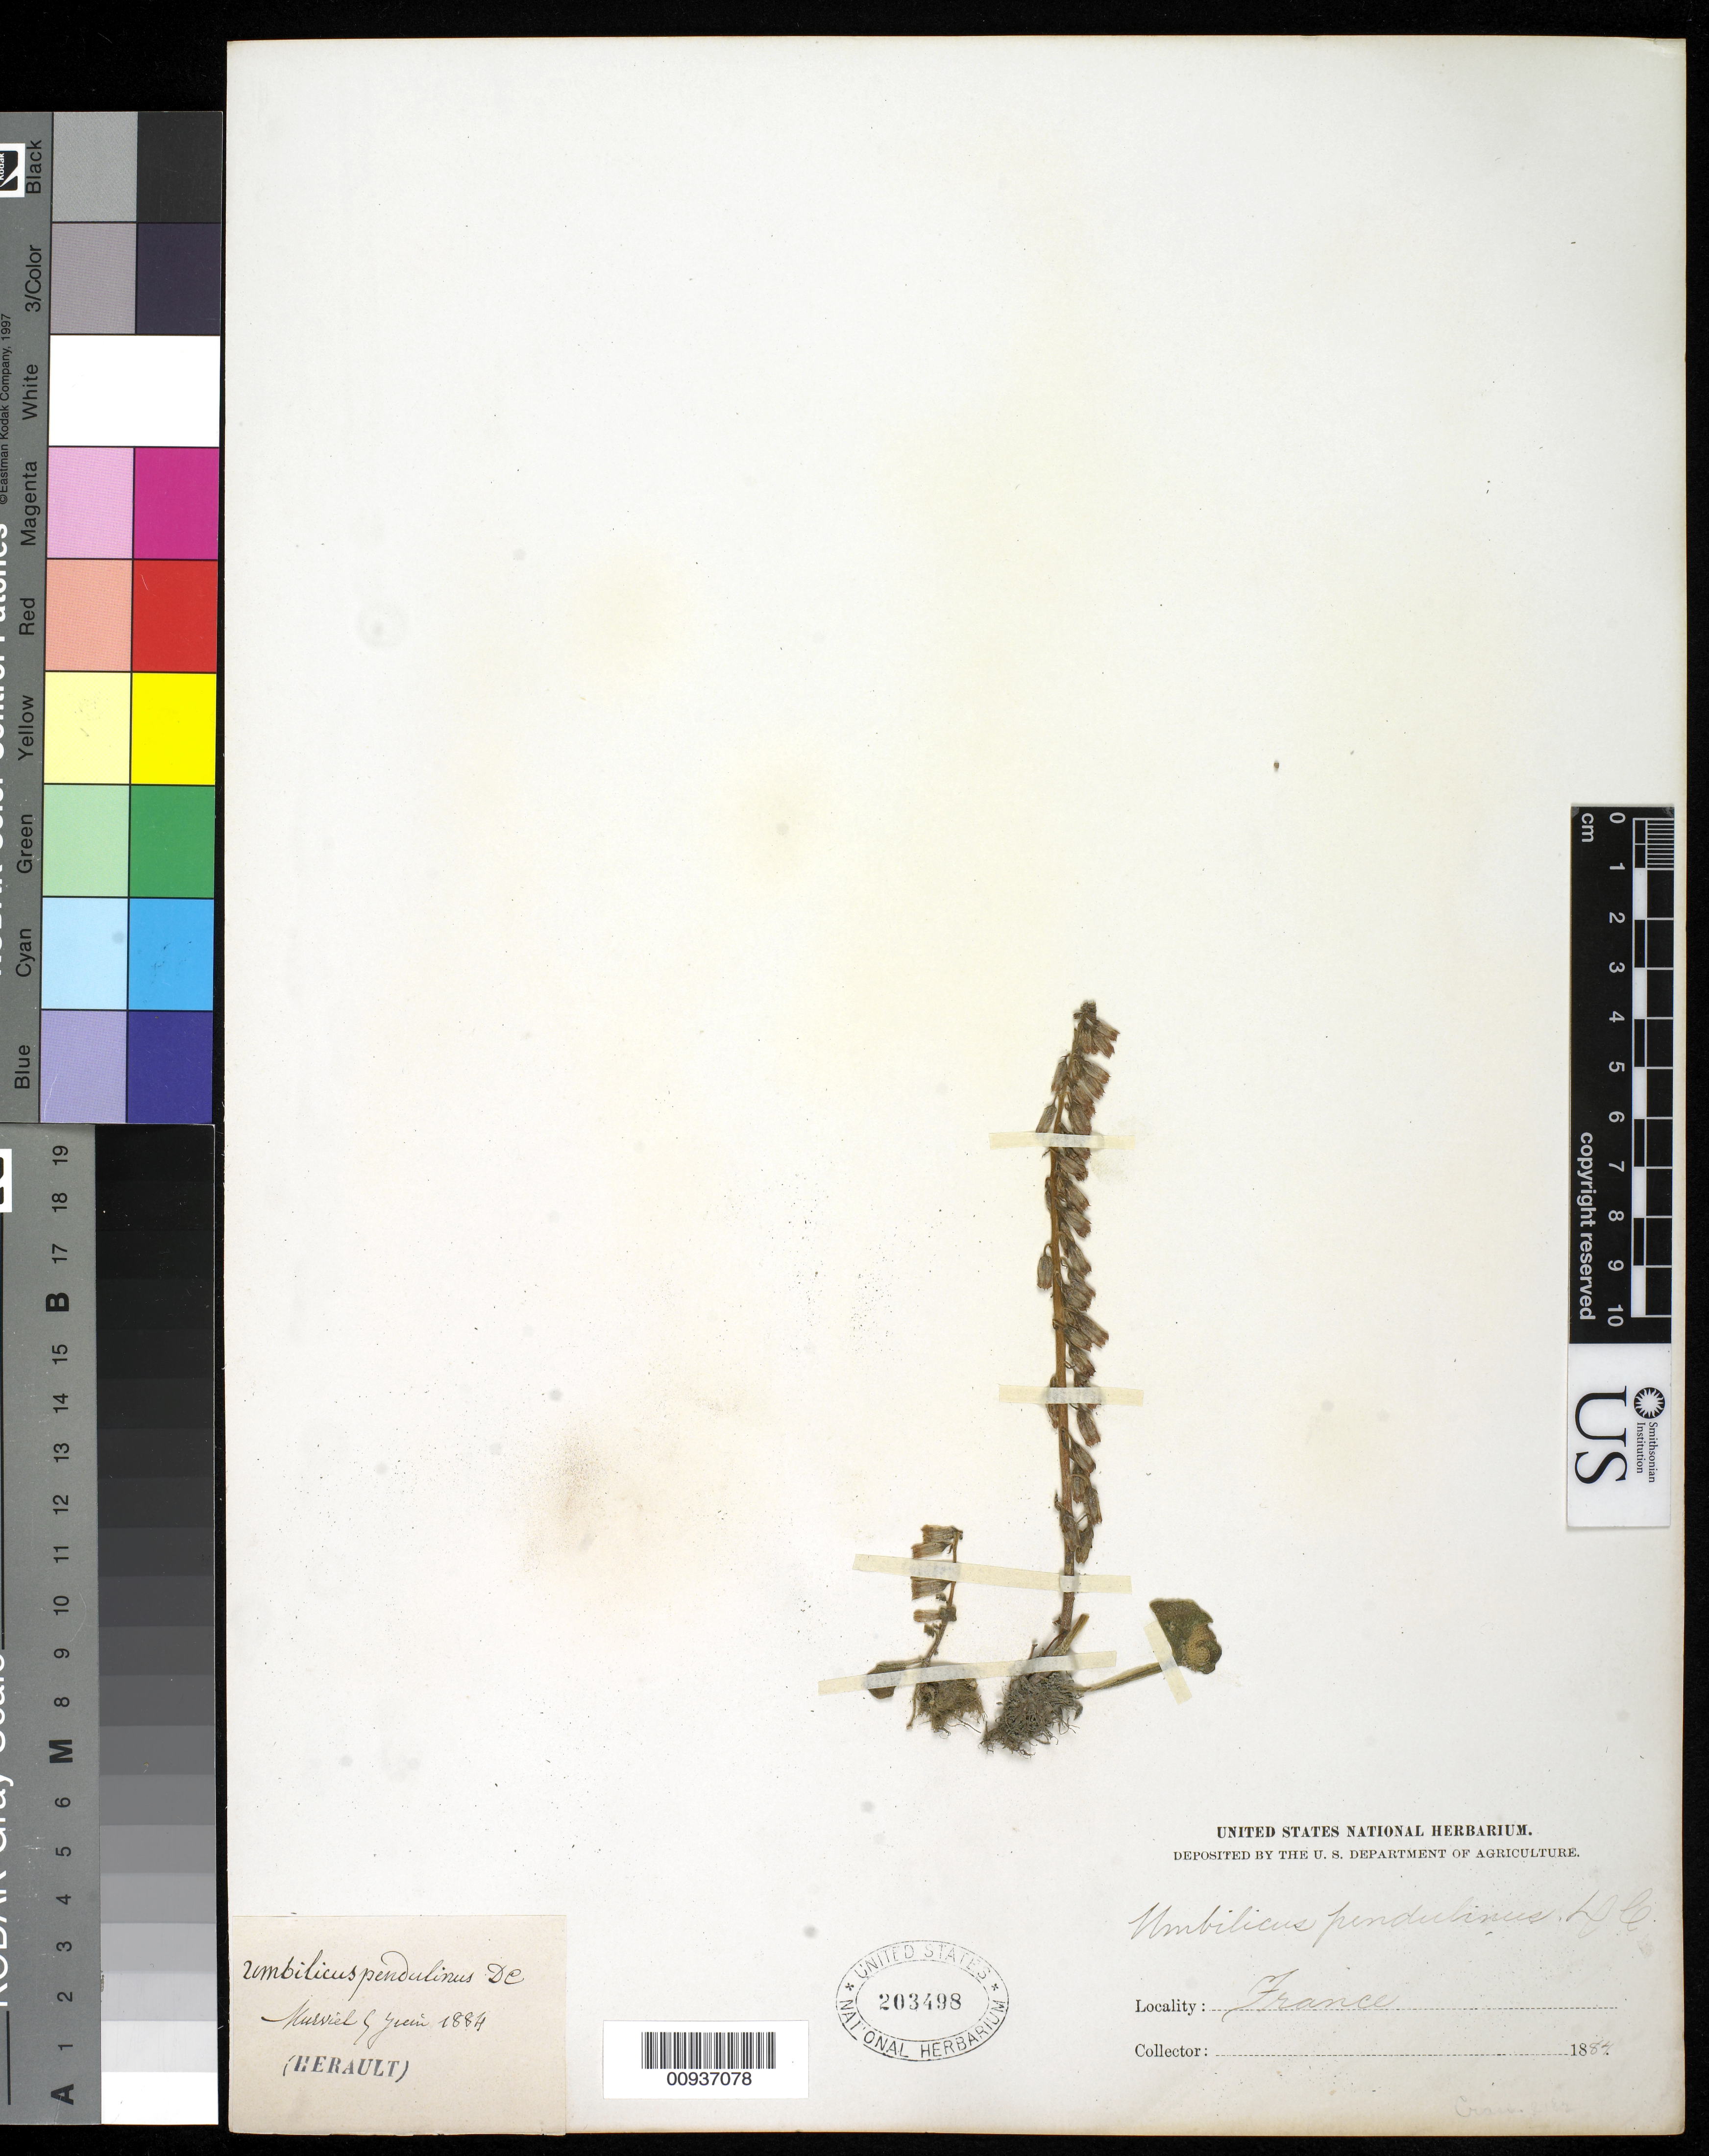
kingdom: Plantae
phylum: Tracheophyta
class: Magnoliopsida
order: Saxifragales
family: Crassulaceae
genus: Umbilicus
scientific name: Umbilicus pendulinus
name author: DC.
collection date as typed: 05 Jun 1884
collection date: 1884-06-05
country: France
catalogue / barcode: US 203498